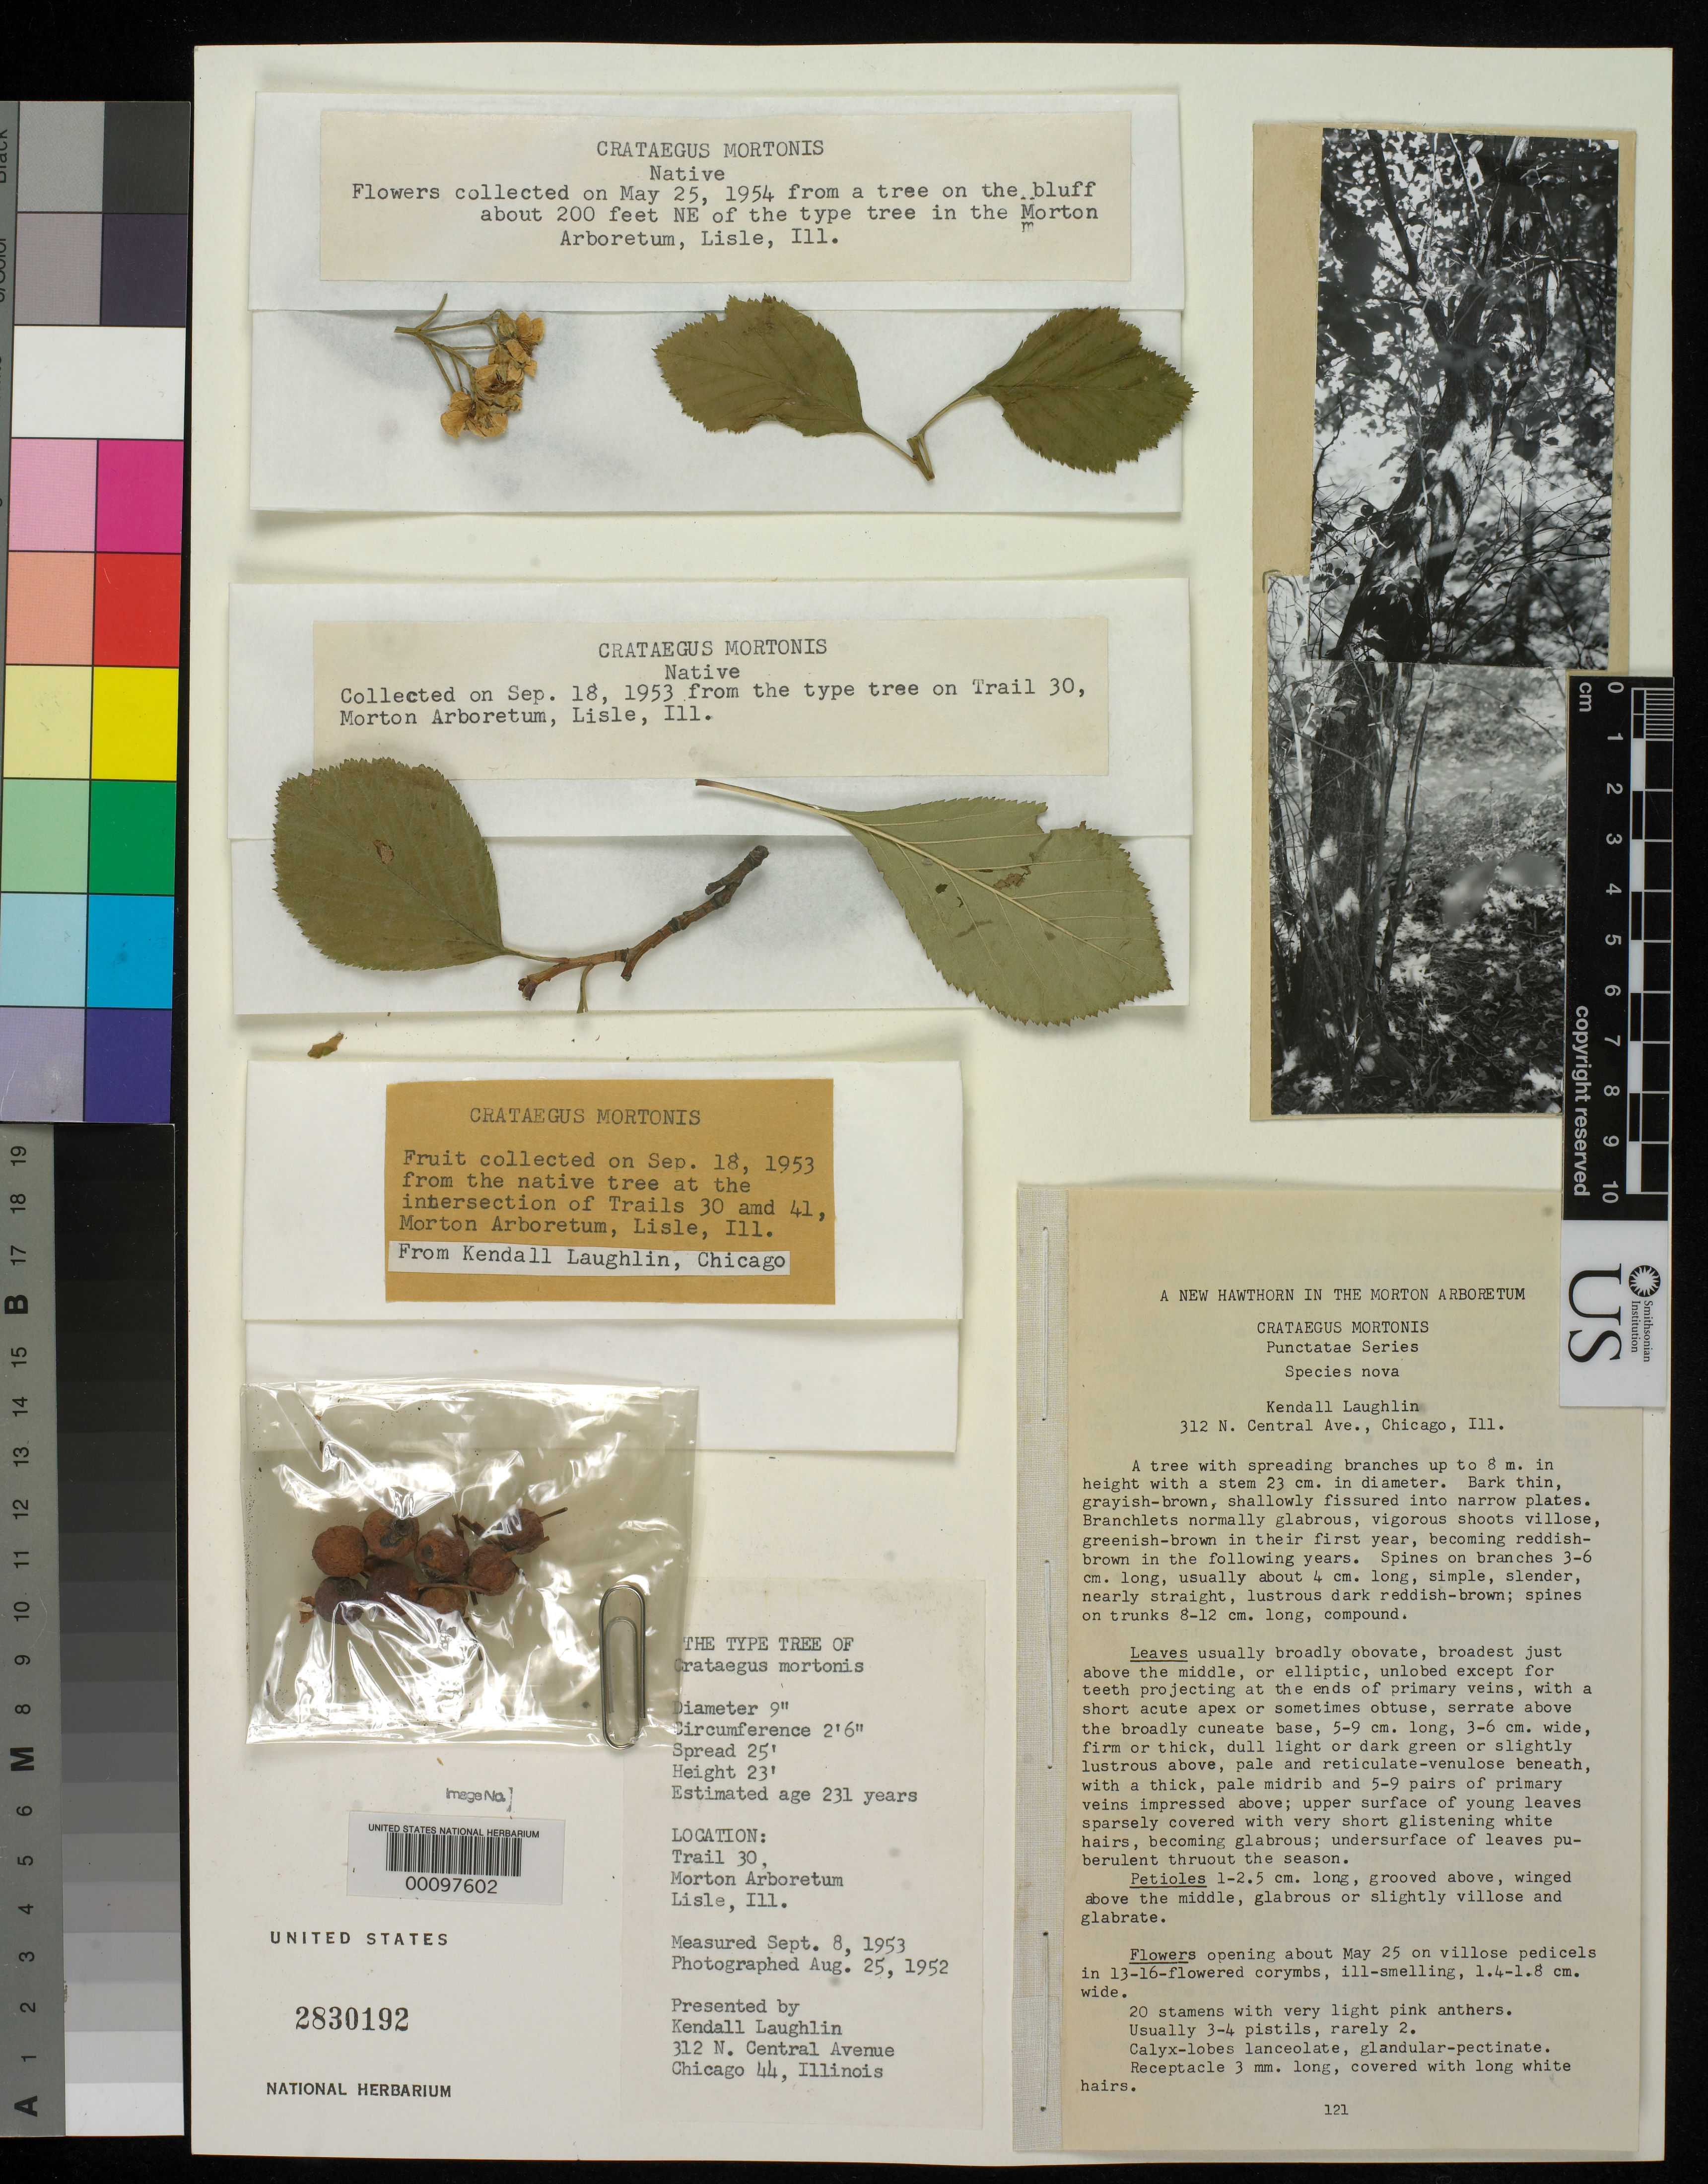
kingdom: Plantae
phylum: Tracheophyta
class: Magnoliopsida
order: Rosales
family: Rosaceae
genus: Crataegus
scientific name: Crataegus mortonis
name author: Laughlin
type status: Possible Type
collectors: K. Laughlin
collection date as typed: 18 Sep 1953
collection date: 1953-09-18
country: United States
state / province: Illinois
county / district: Du Page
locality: Trail 30, Morton Arboretum, Lisle.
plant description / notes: Name ambiguously typified in protologue. This US specimen is mounted with 3 (?) different elements, one (18 Sep 1953) "from the type tree".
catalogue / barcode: US 2830192